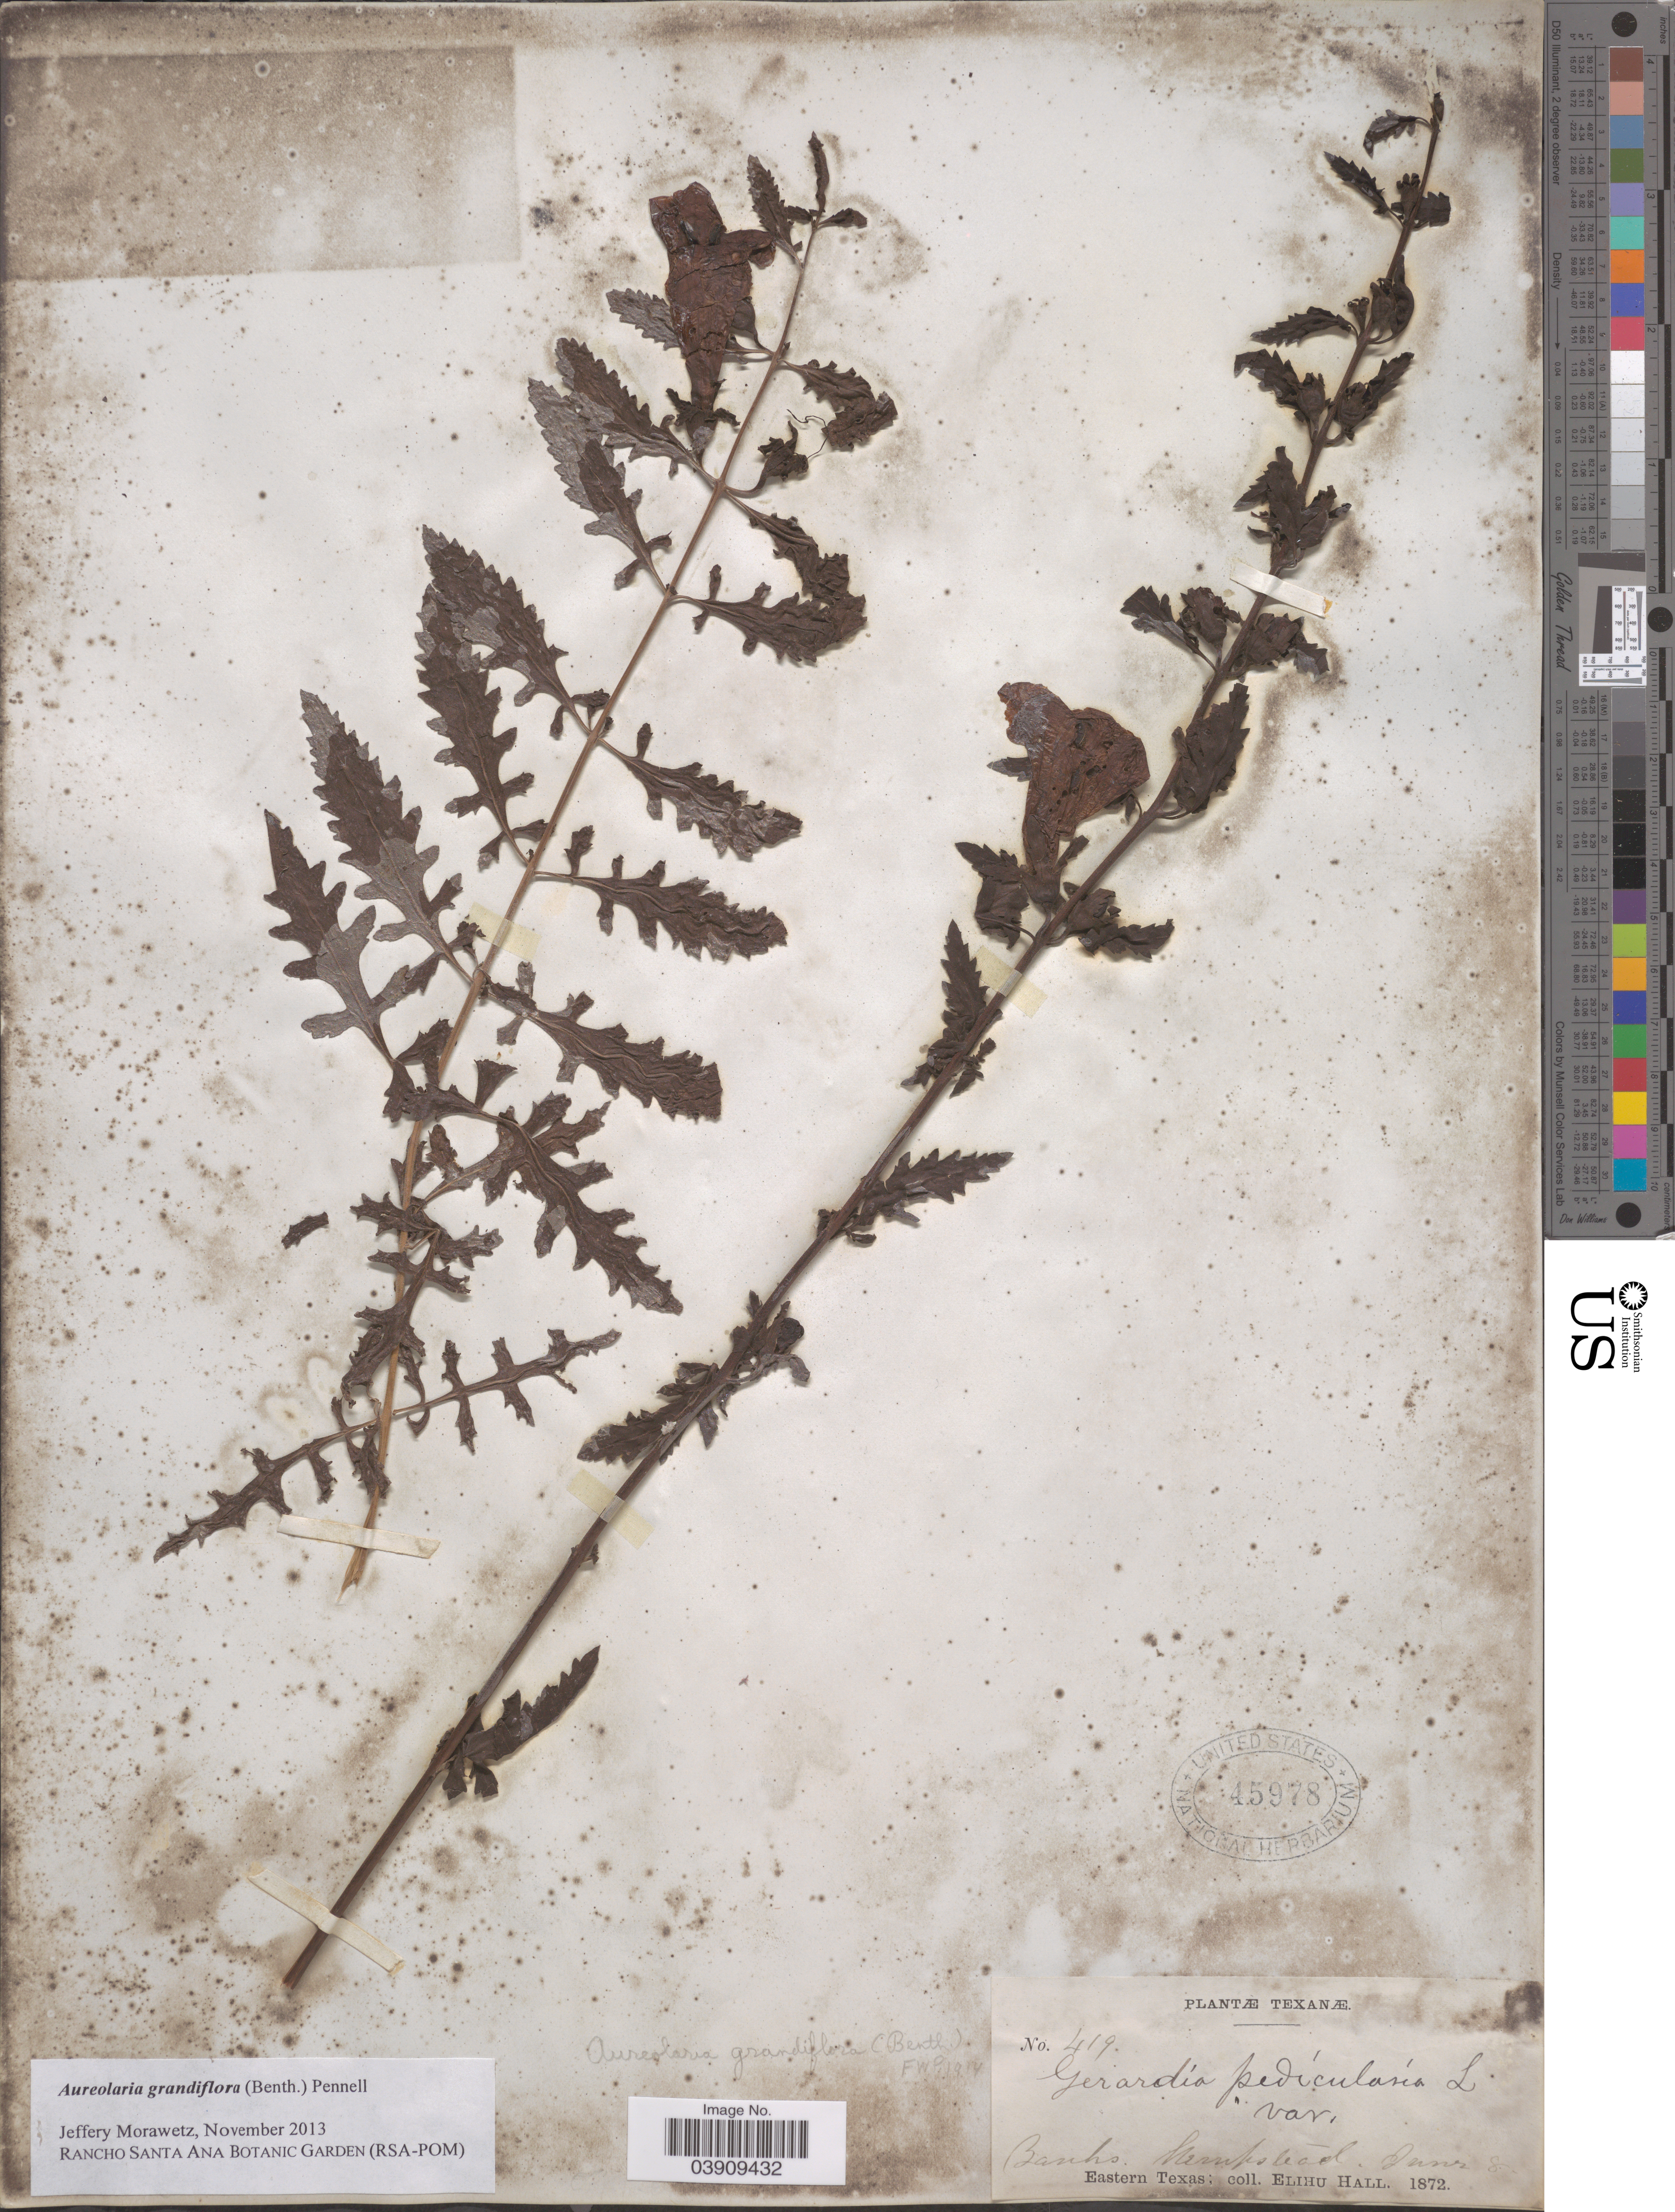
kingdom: Plantae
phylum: Tracheophyta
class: Magnoliopsida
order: Lamiales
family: Orobanchaceae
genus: Aureolaria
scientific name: Aureolaria grandiflora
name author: (Benth.) Pennell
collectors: E. Hall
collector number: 419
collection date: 1872-06-08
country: United States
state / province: Texas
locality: Banks. Hempstead. Eastern Texas.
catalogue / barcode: US 45978